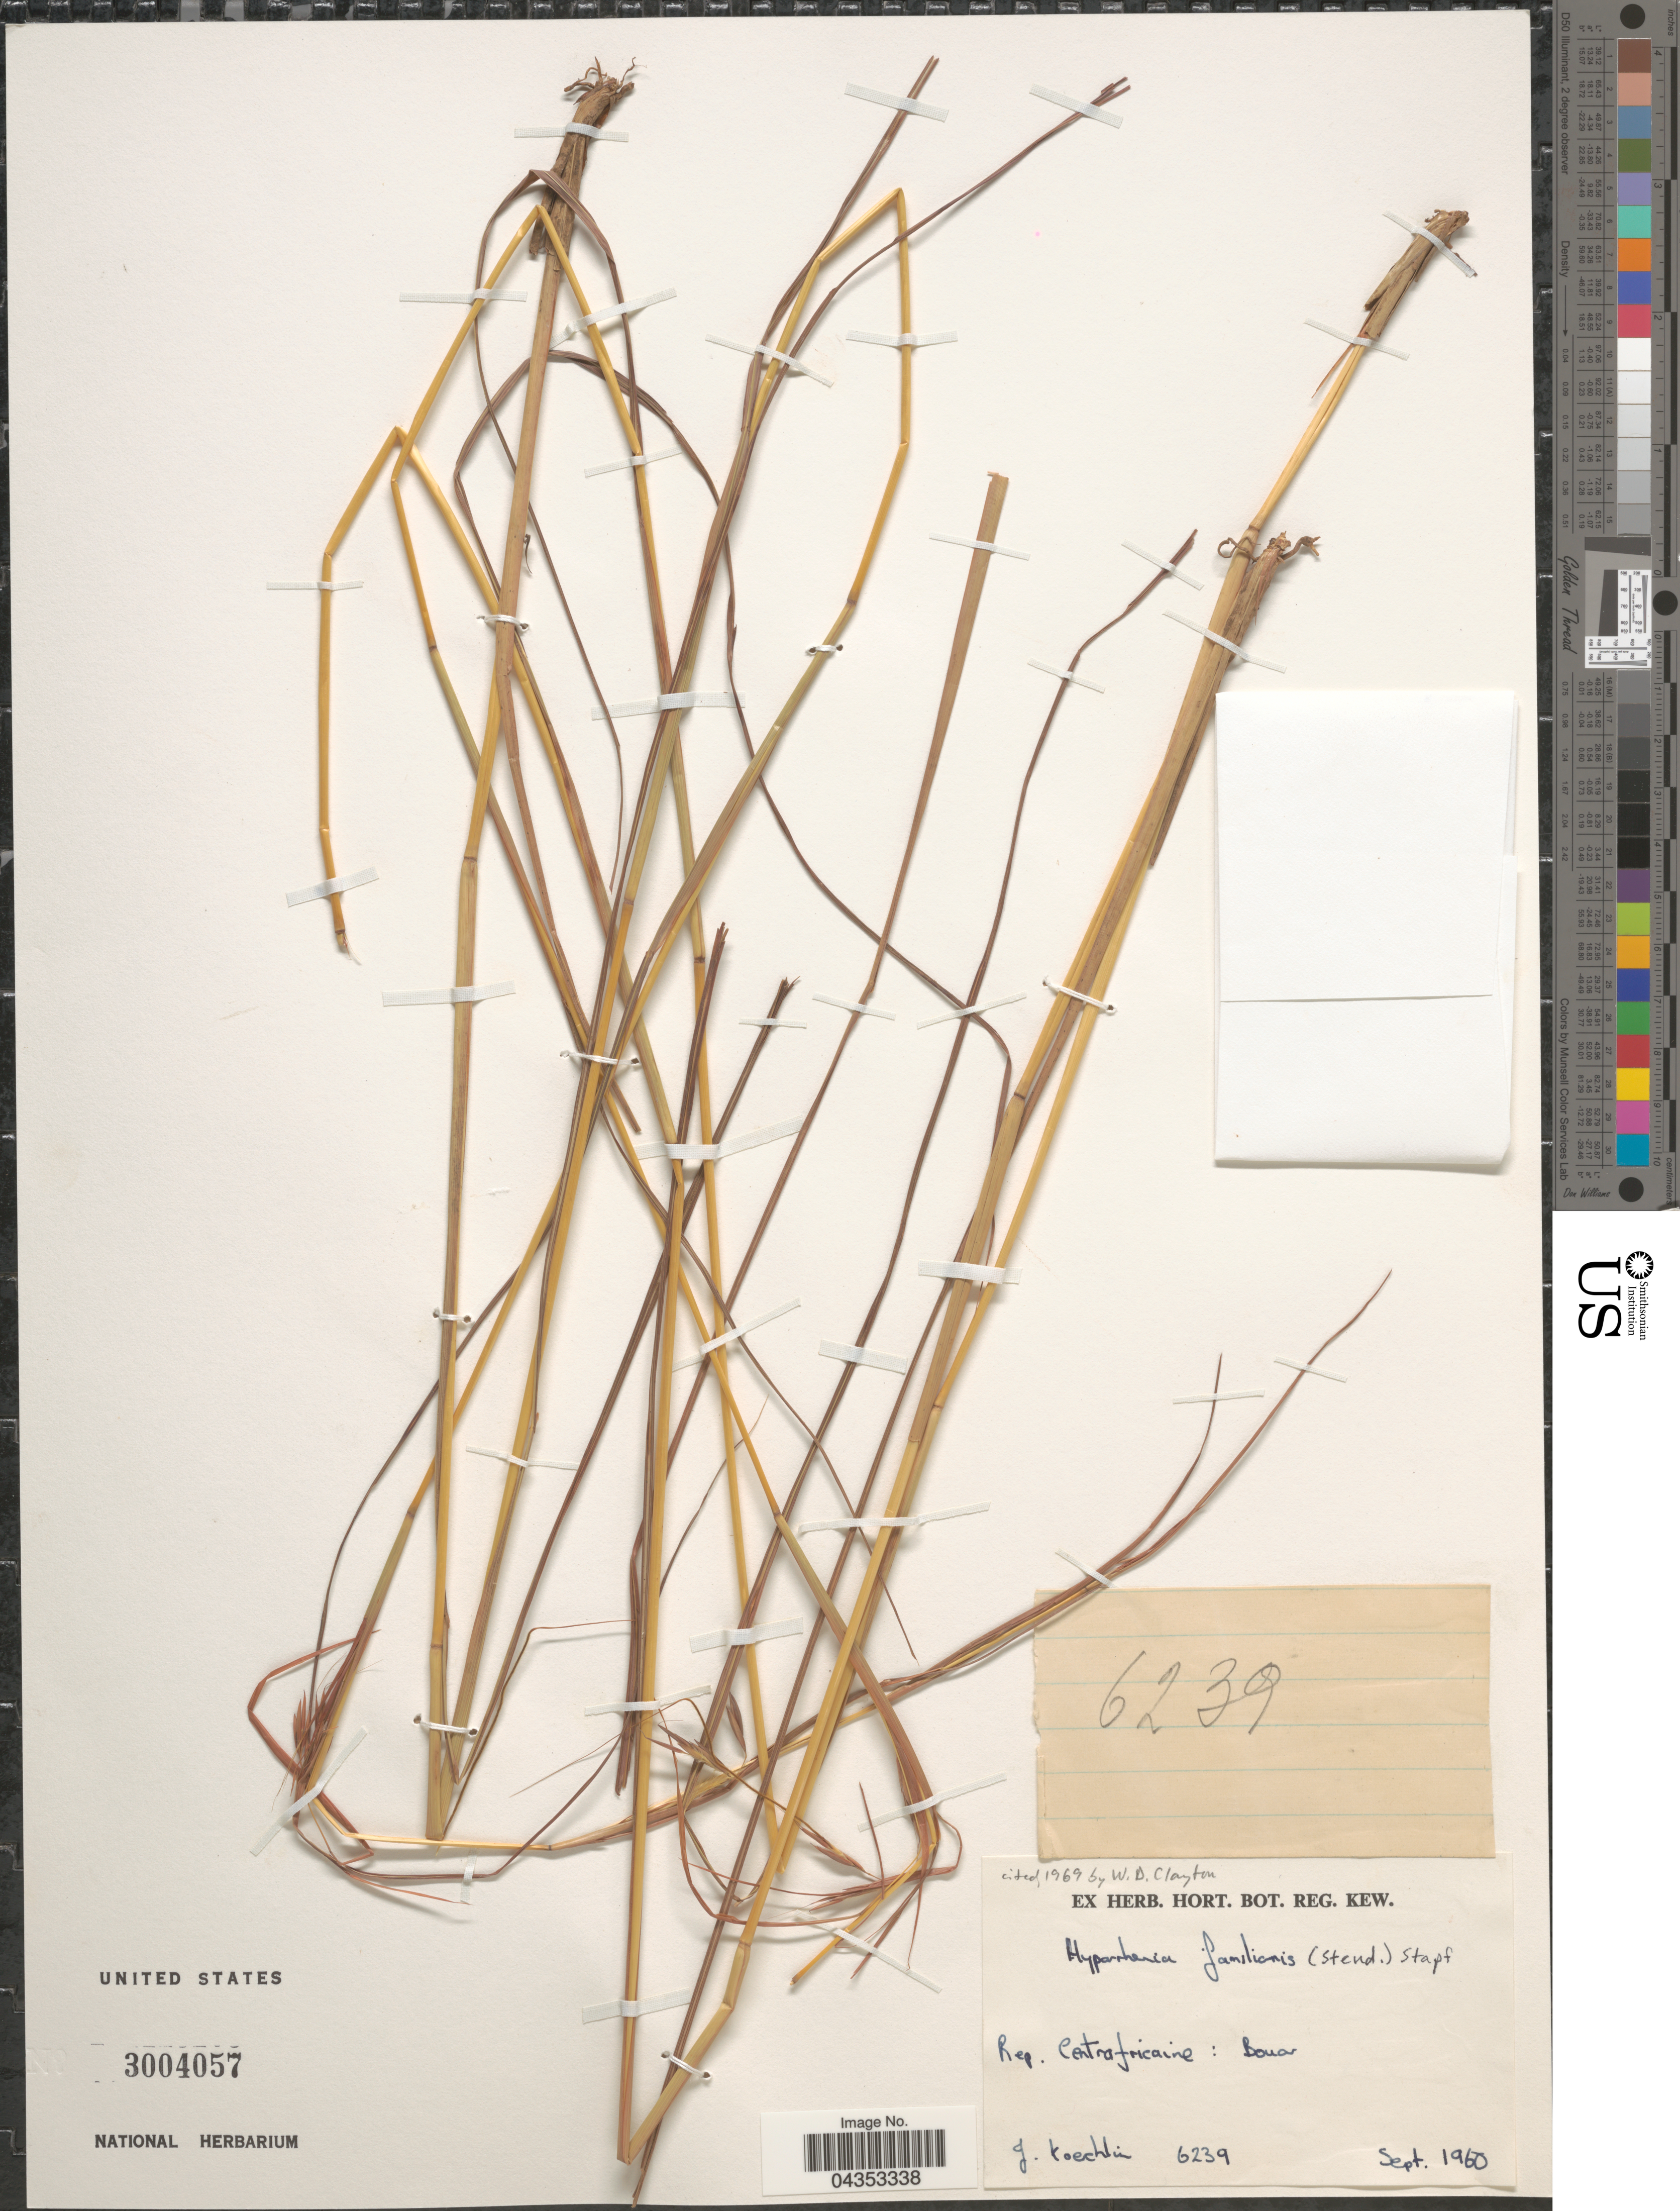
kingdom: Plantae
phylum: Tracheophyta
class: Liliopsida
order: Poales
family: Poaceae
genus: Hyparrhenia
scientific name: Hyparrhenia familiaris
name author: (Steud.) Stapf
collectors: J. Koechlin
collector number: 6239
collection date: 1960-09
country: Central African Republic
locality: Rep. Centrafricaine: Bouar.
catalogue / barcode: US 3004057